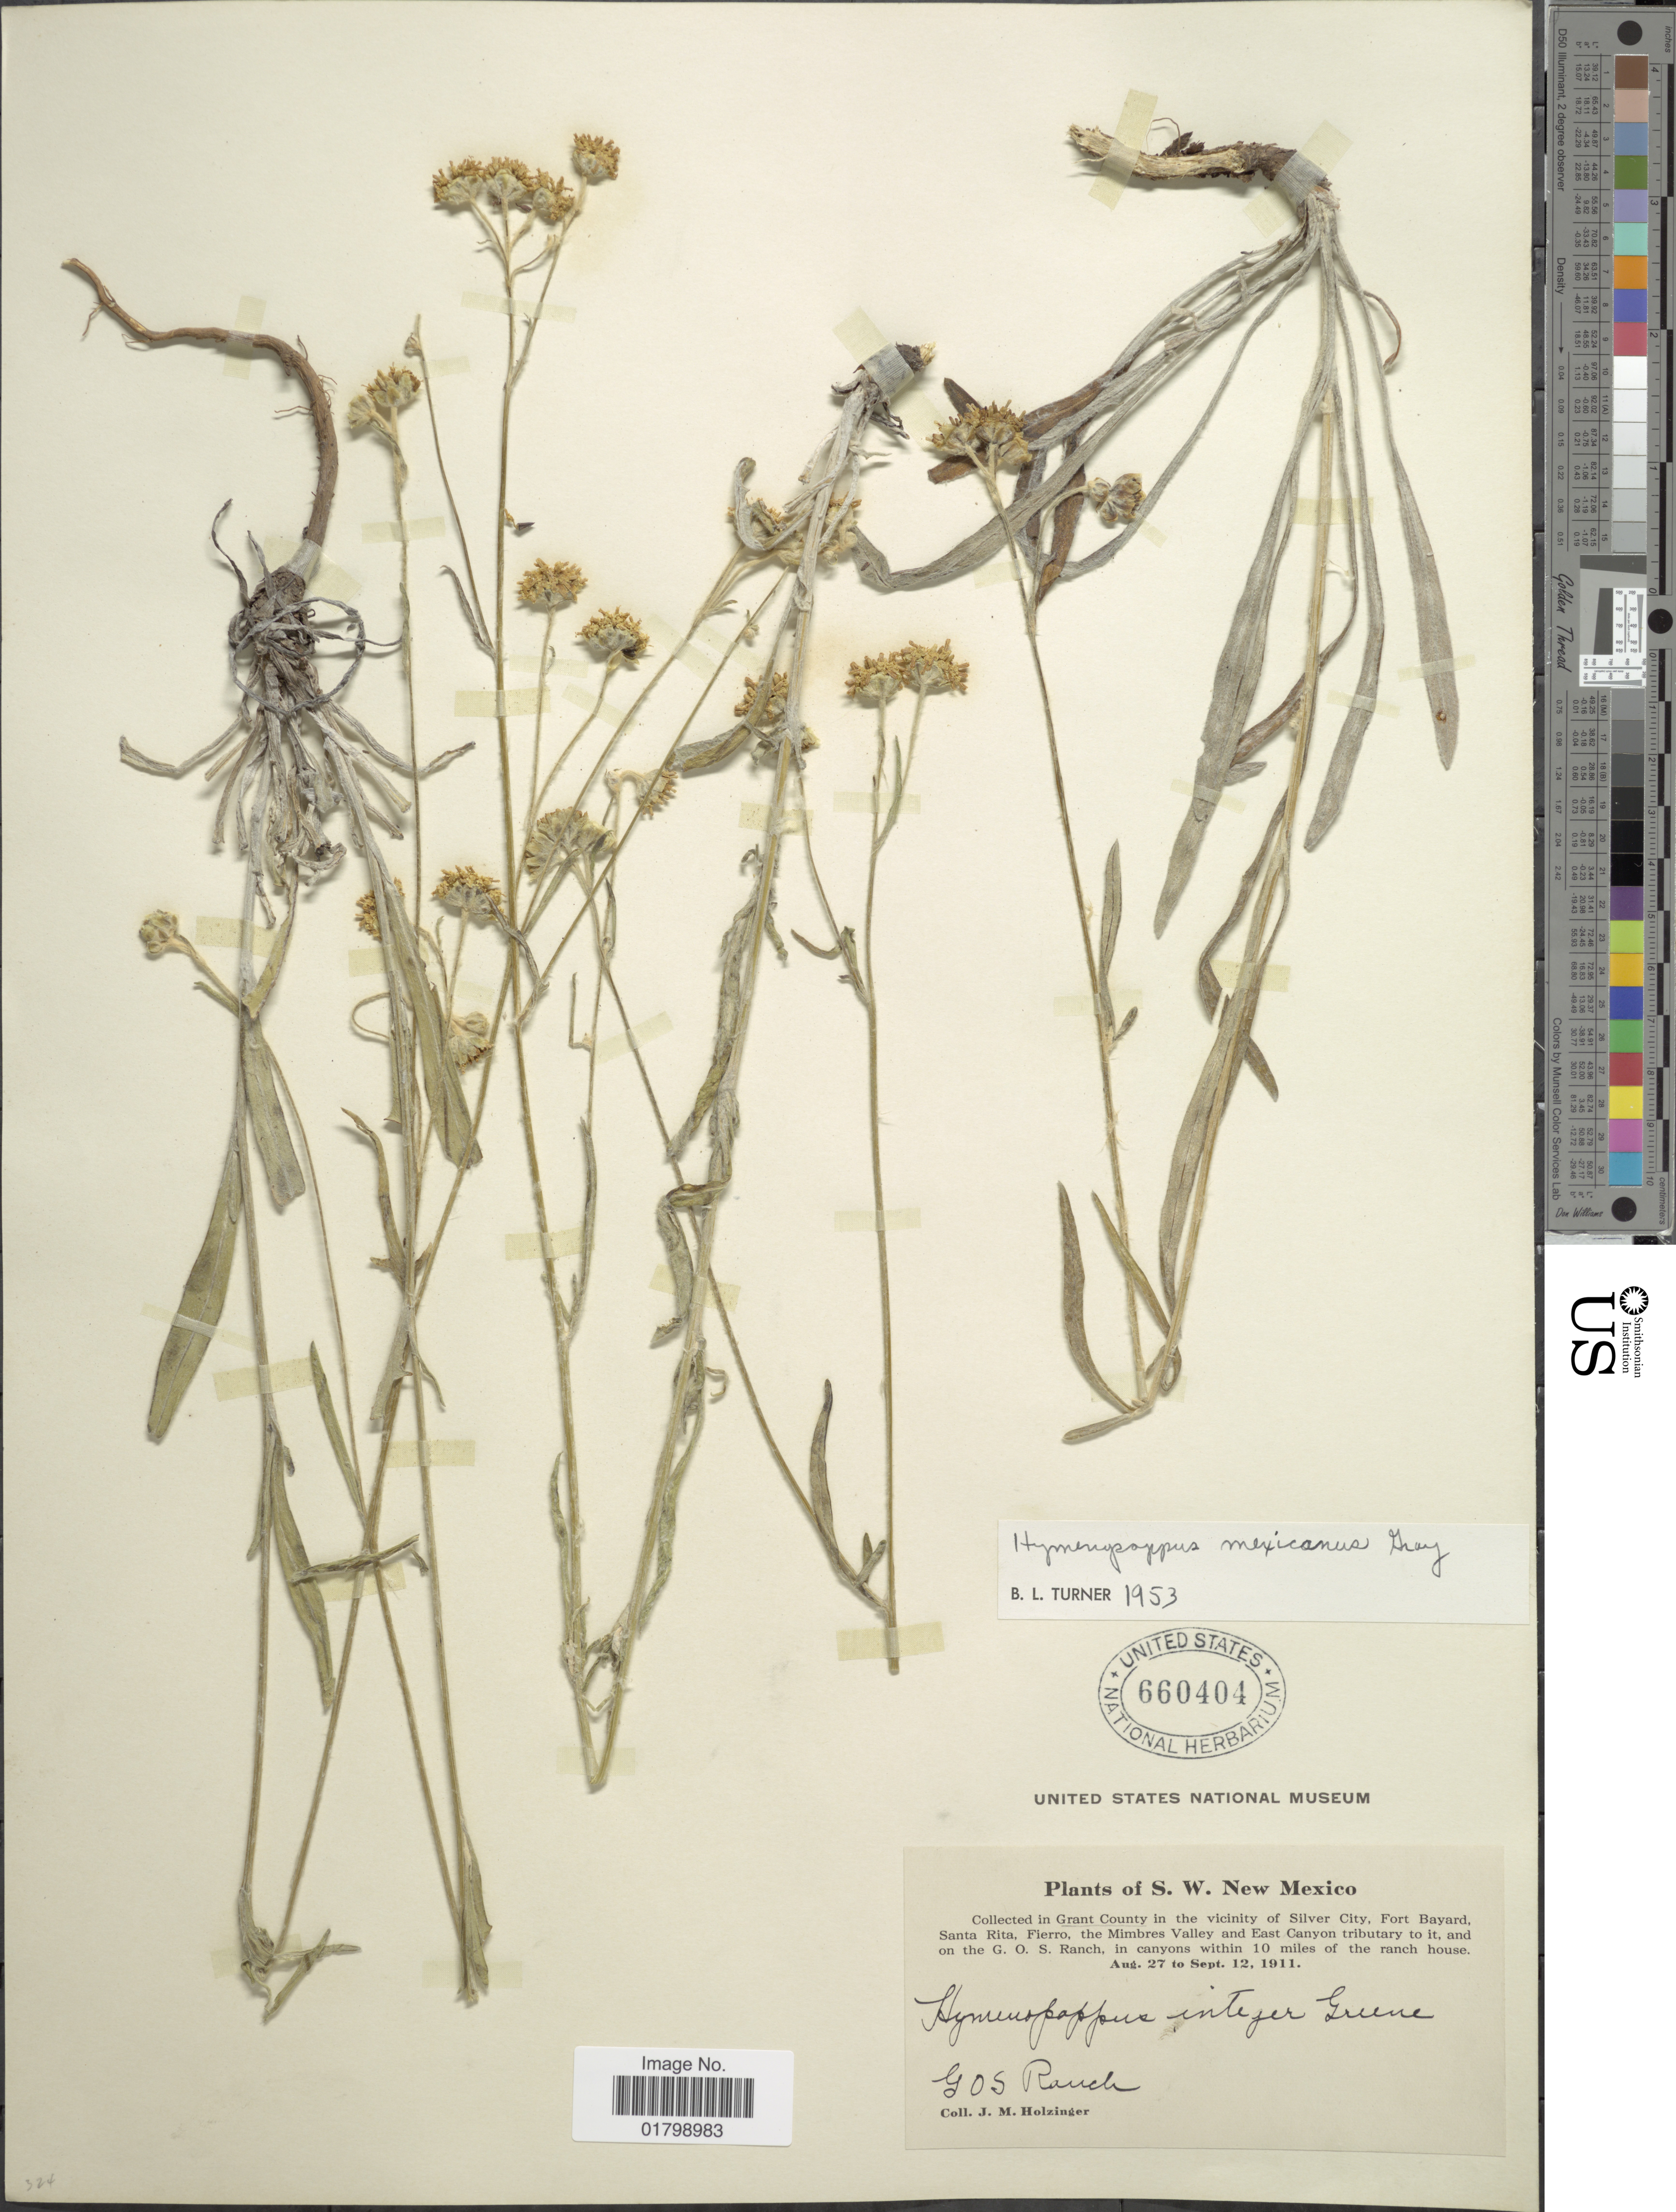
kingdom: Plantae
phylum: Tracheophyta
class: Magnoliopsida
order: Asterales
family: Asteraceae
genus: Hymenopappus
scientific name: Hymenopappus mexicanus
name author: A. Gray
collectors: J. M. Holzinger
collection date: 1911-08-27/1911-09-12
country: United States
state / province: New Mexico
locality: S.W. New Mexico, Grant County in the vicinity of Silver City, Fort Bayard, Santa Rita, Fierro, the Mimbres Valley and East Canyon tributary to it, and on the G.O.S. Ranch, in canyons within 10 miles of the ranch house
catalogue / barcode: US 660404